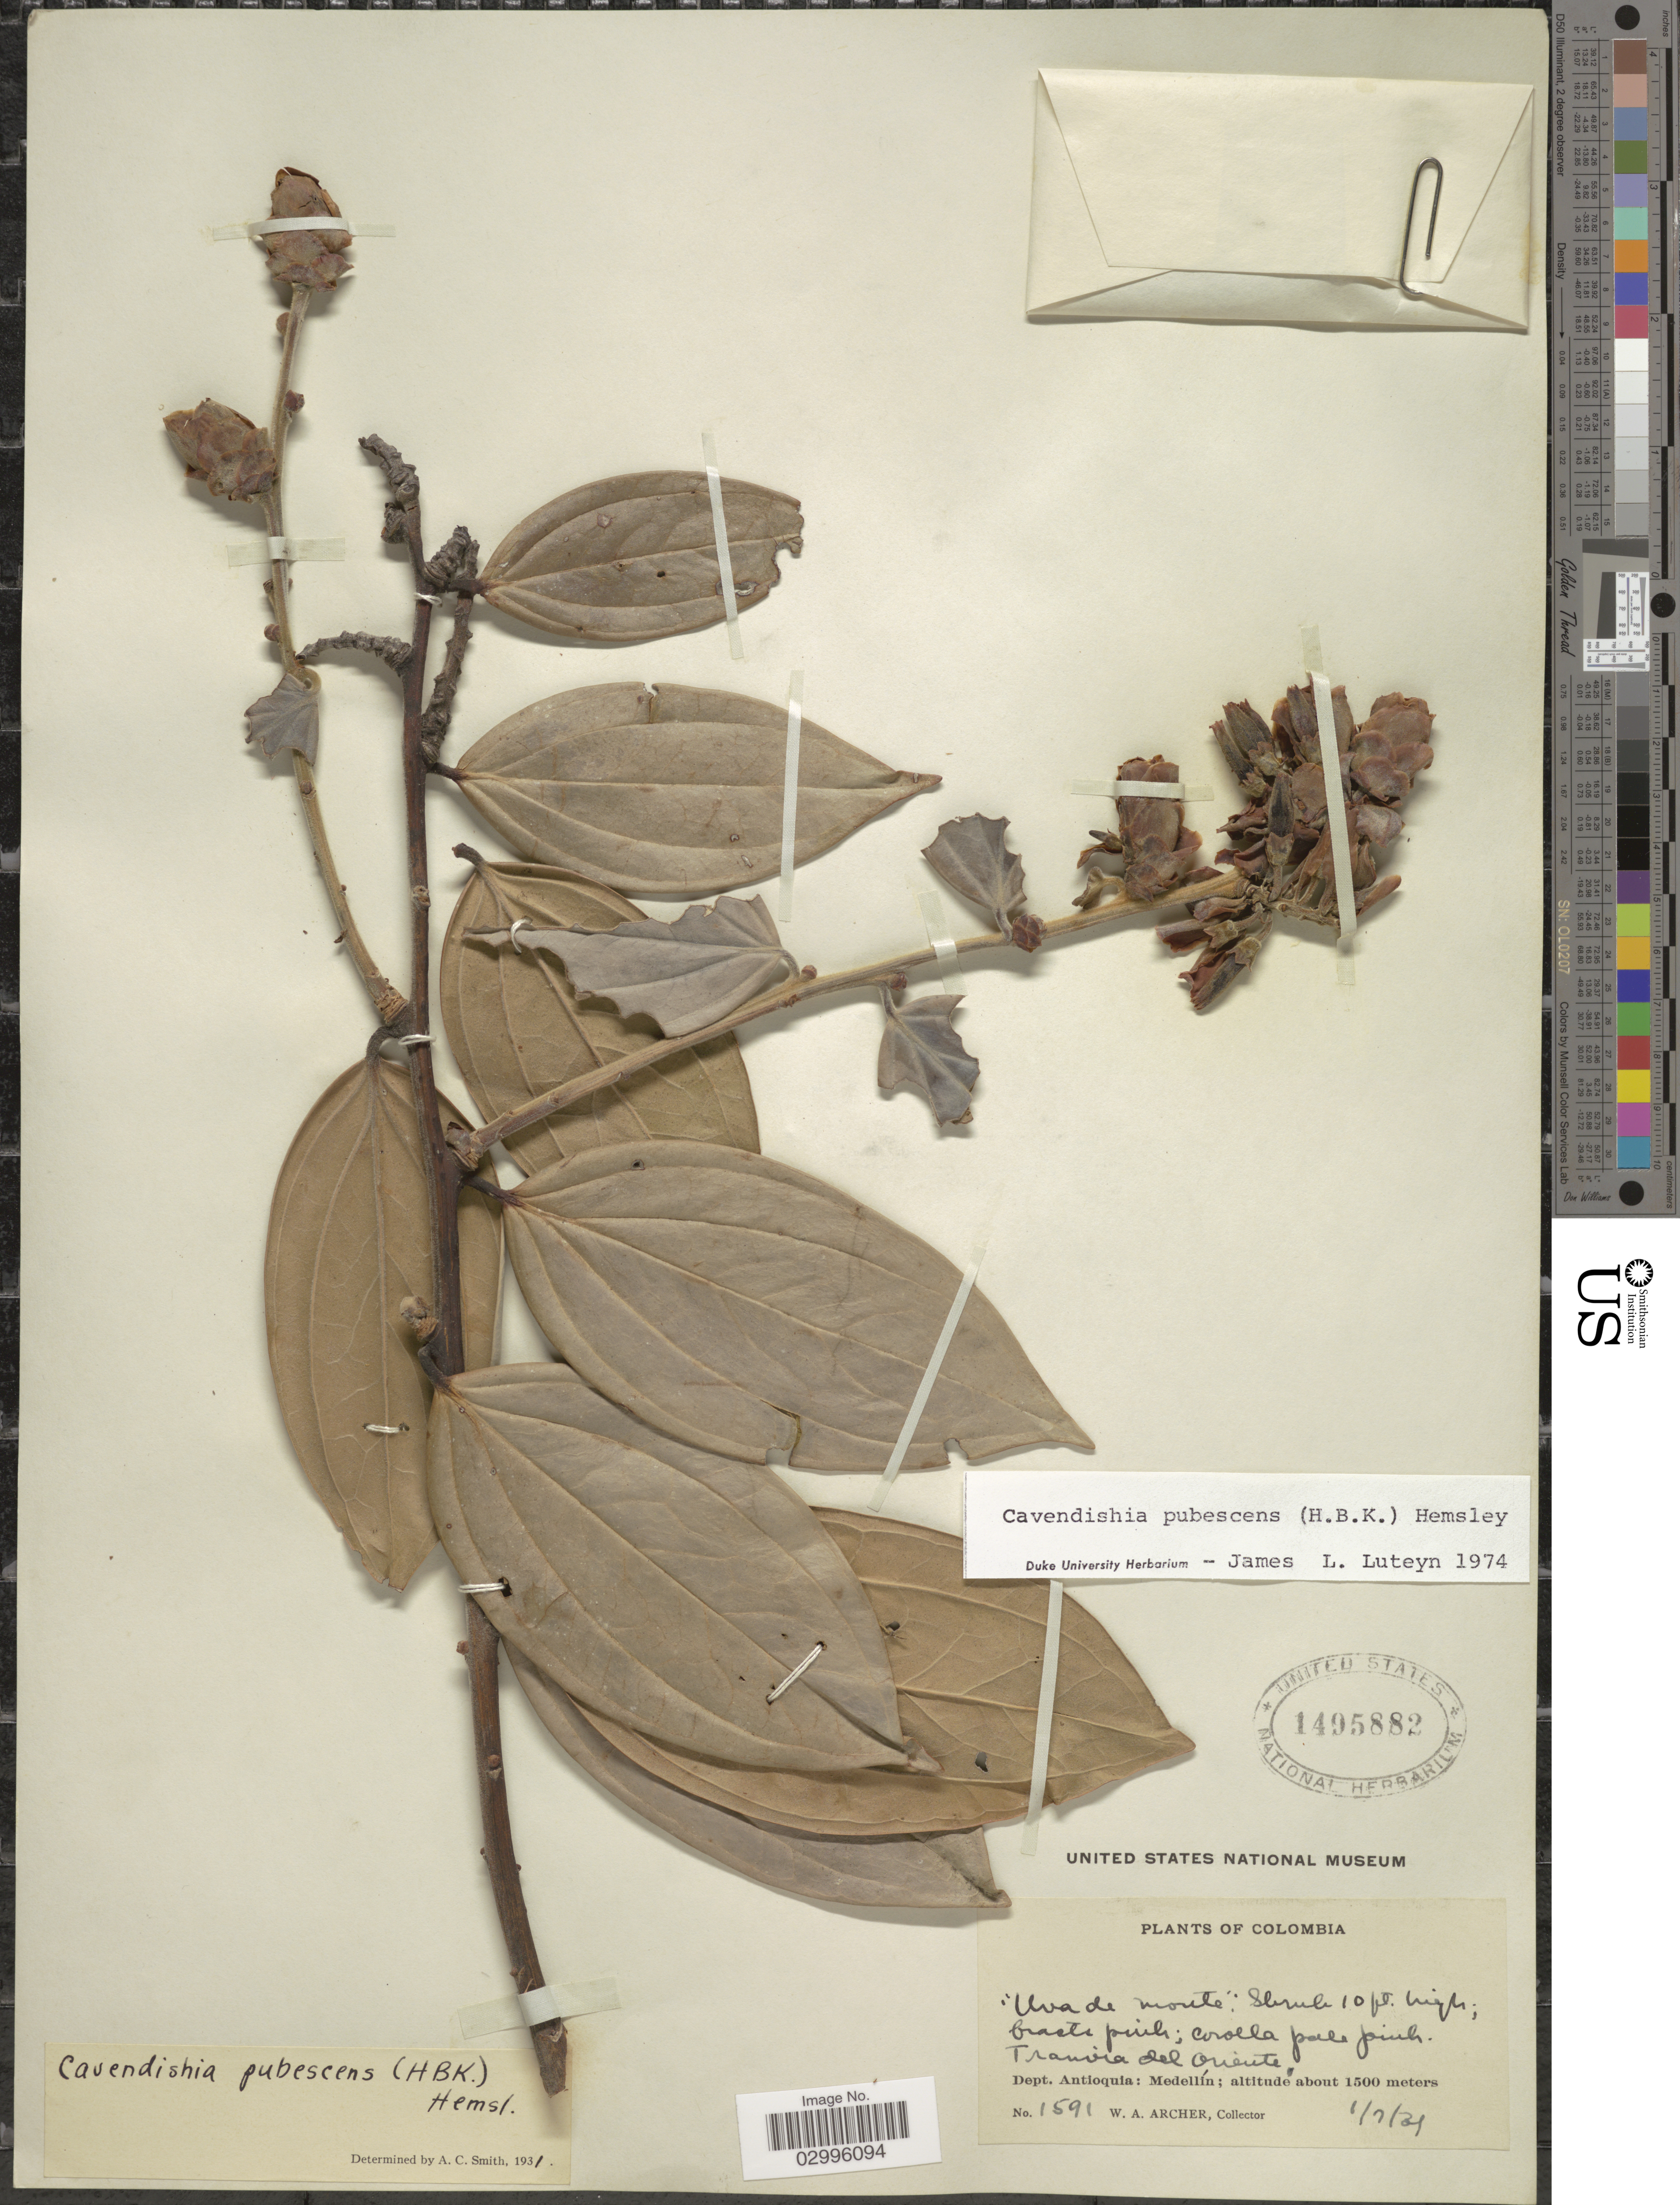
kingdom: Plantae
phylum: Tracheophyta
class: Magnoliopsida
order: Ericales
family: Ericaceae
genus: Cavendishia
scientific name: Cavendishia pubescens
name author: (Kunth) Hemsl.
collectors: W. Archer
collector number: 1591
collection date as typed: Transcribed d/m/y: 1/7/31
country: Colombia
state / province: Antioquia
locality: Tranvia del Oriente. Dept. Antioquia: Medellín.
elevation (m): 1500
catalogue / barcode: US 1495882